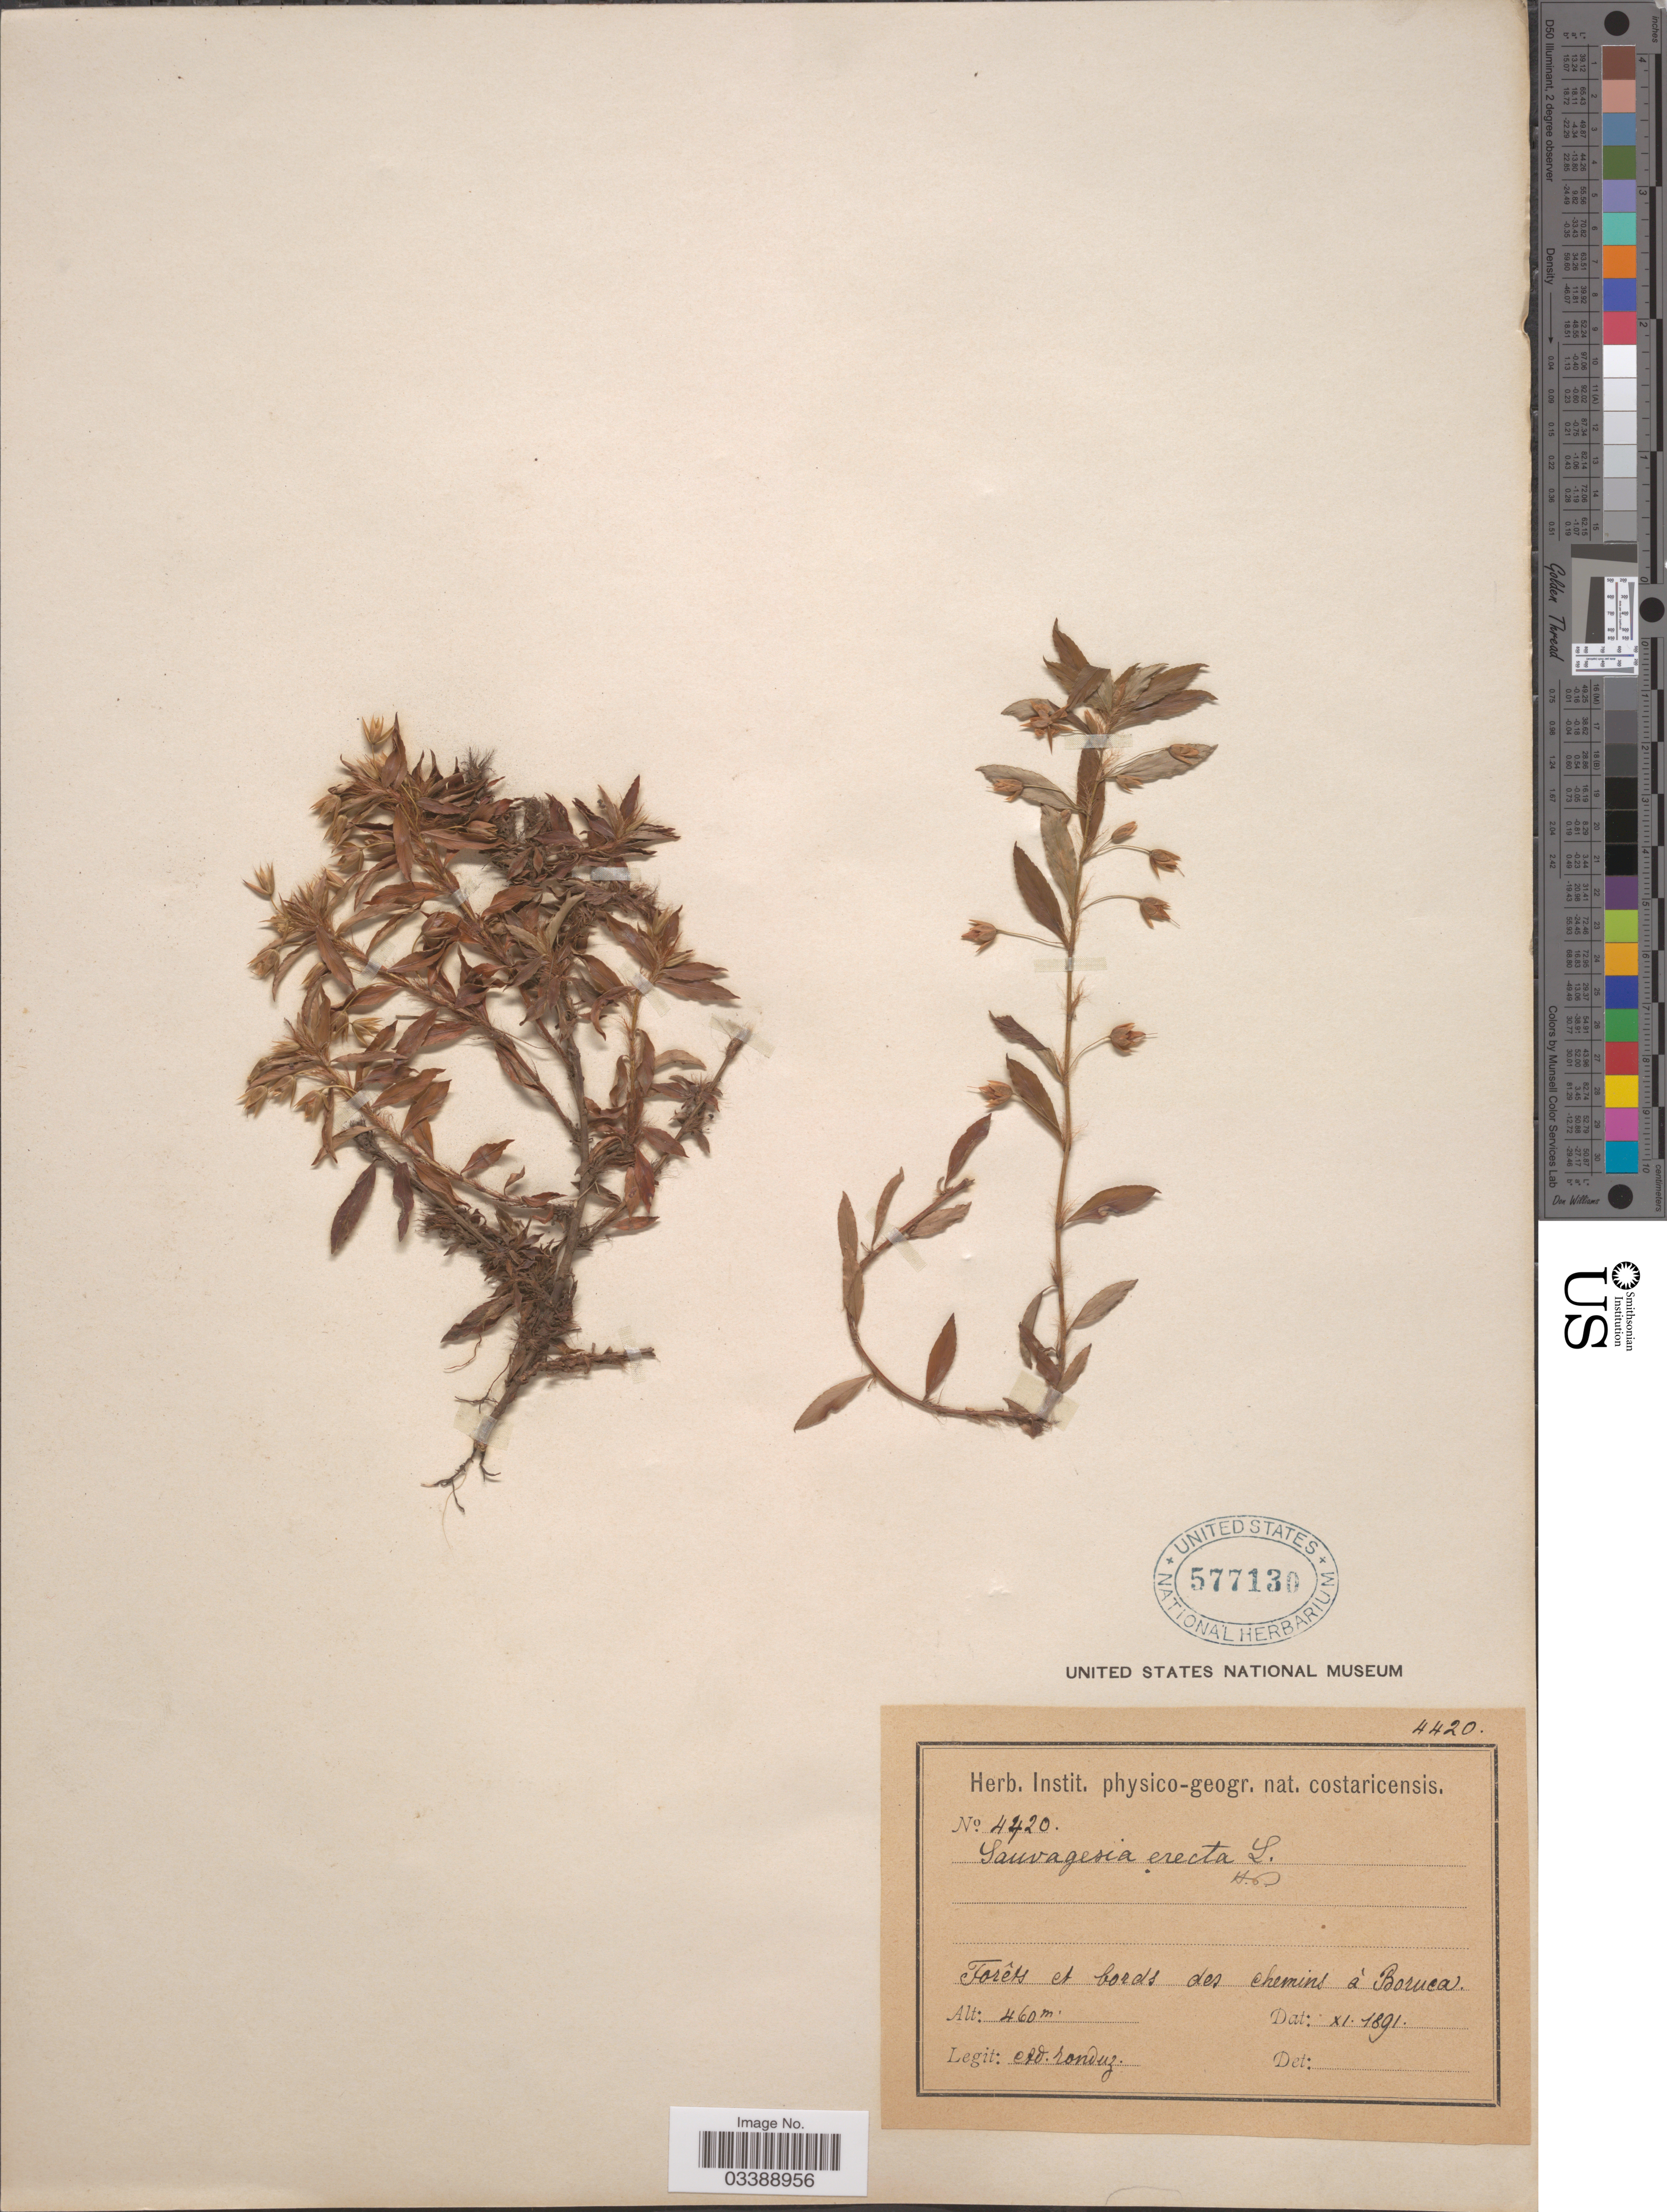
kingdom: Plantae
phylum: Tracheophyta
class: Magnoliopsida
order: Malpighiales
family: Ochnaceae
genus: Sauvagesia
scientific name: Sauvagesia erecta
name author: L.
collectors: A. Tonduz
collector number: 4420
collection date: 1891-11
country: Costa Rica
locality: Forêts et bords des chemins à Boruca.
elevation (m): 460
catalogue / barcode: US 577130